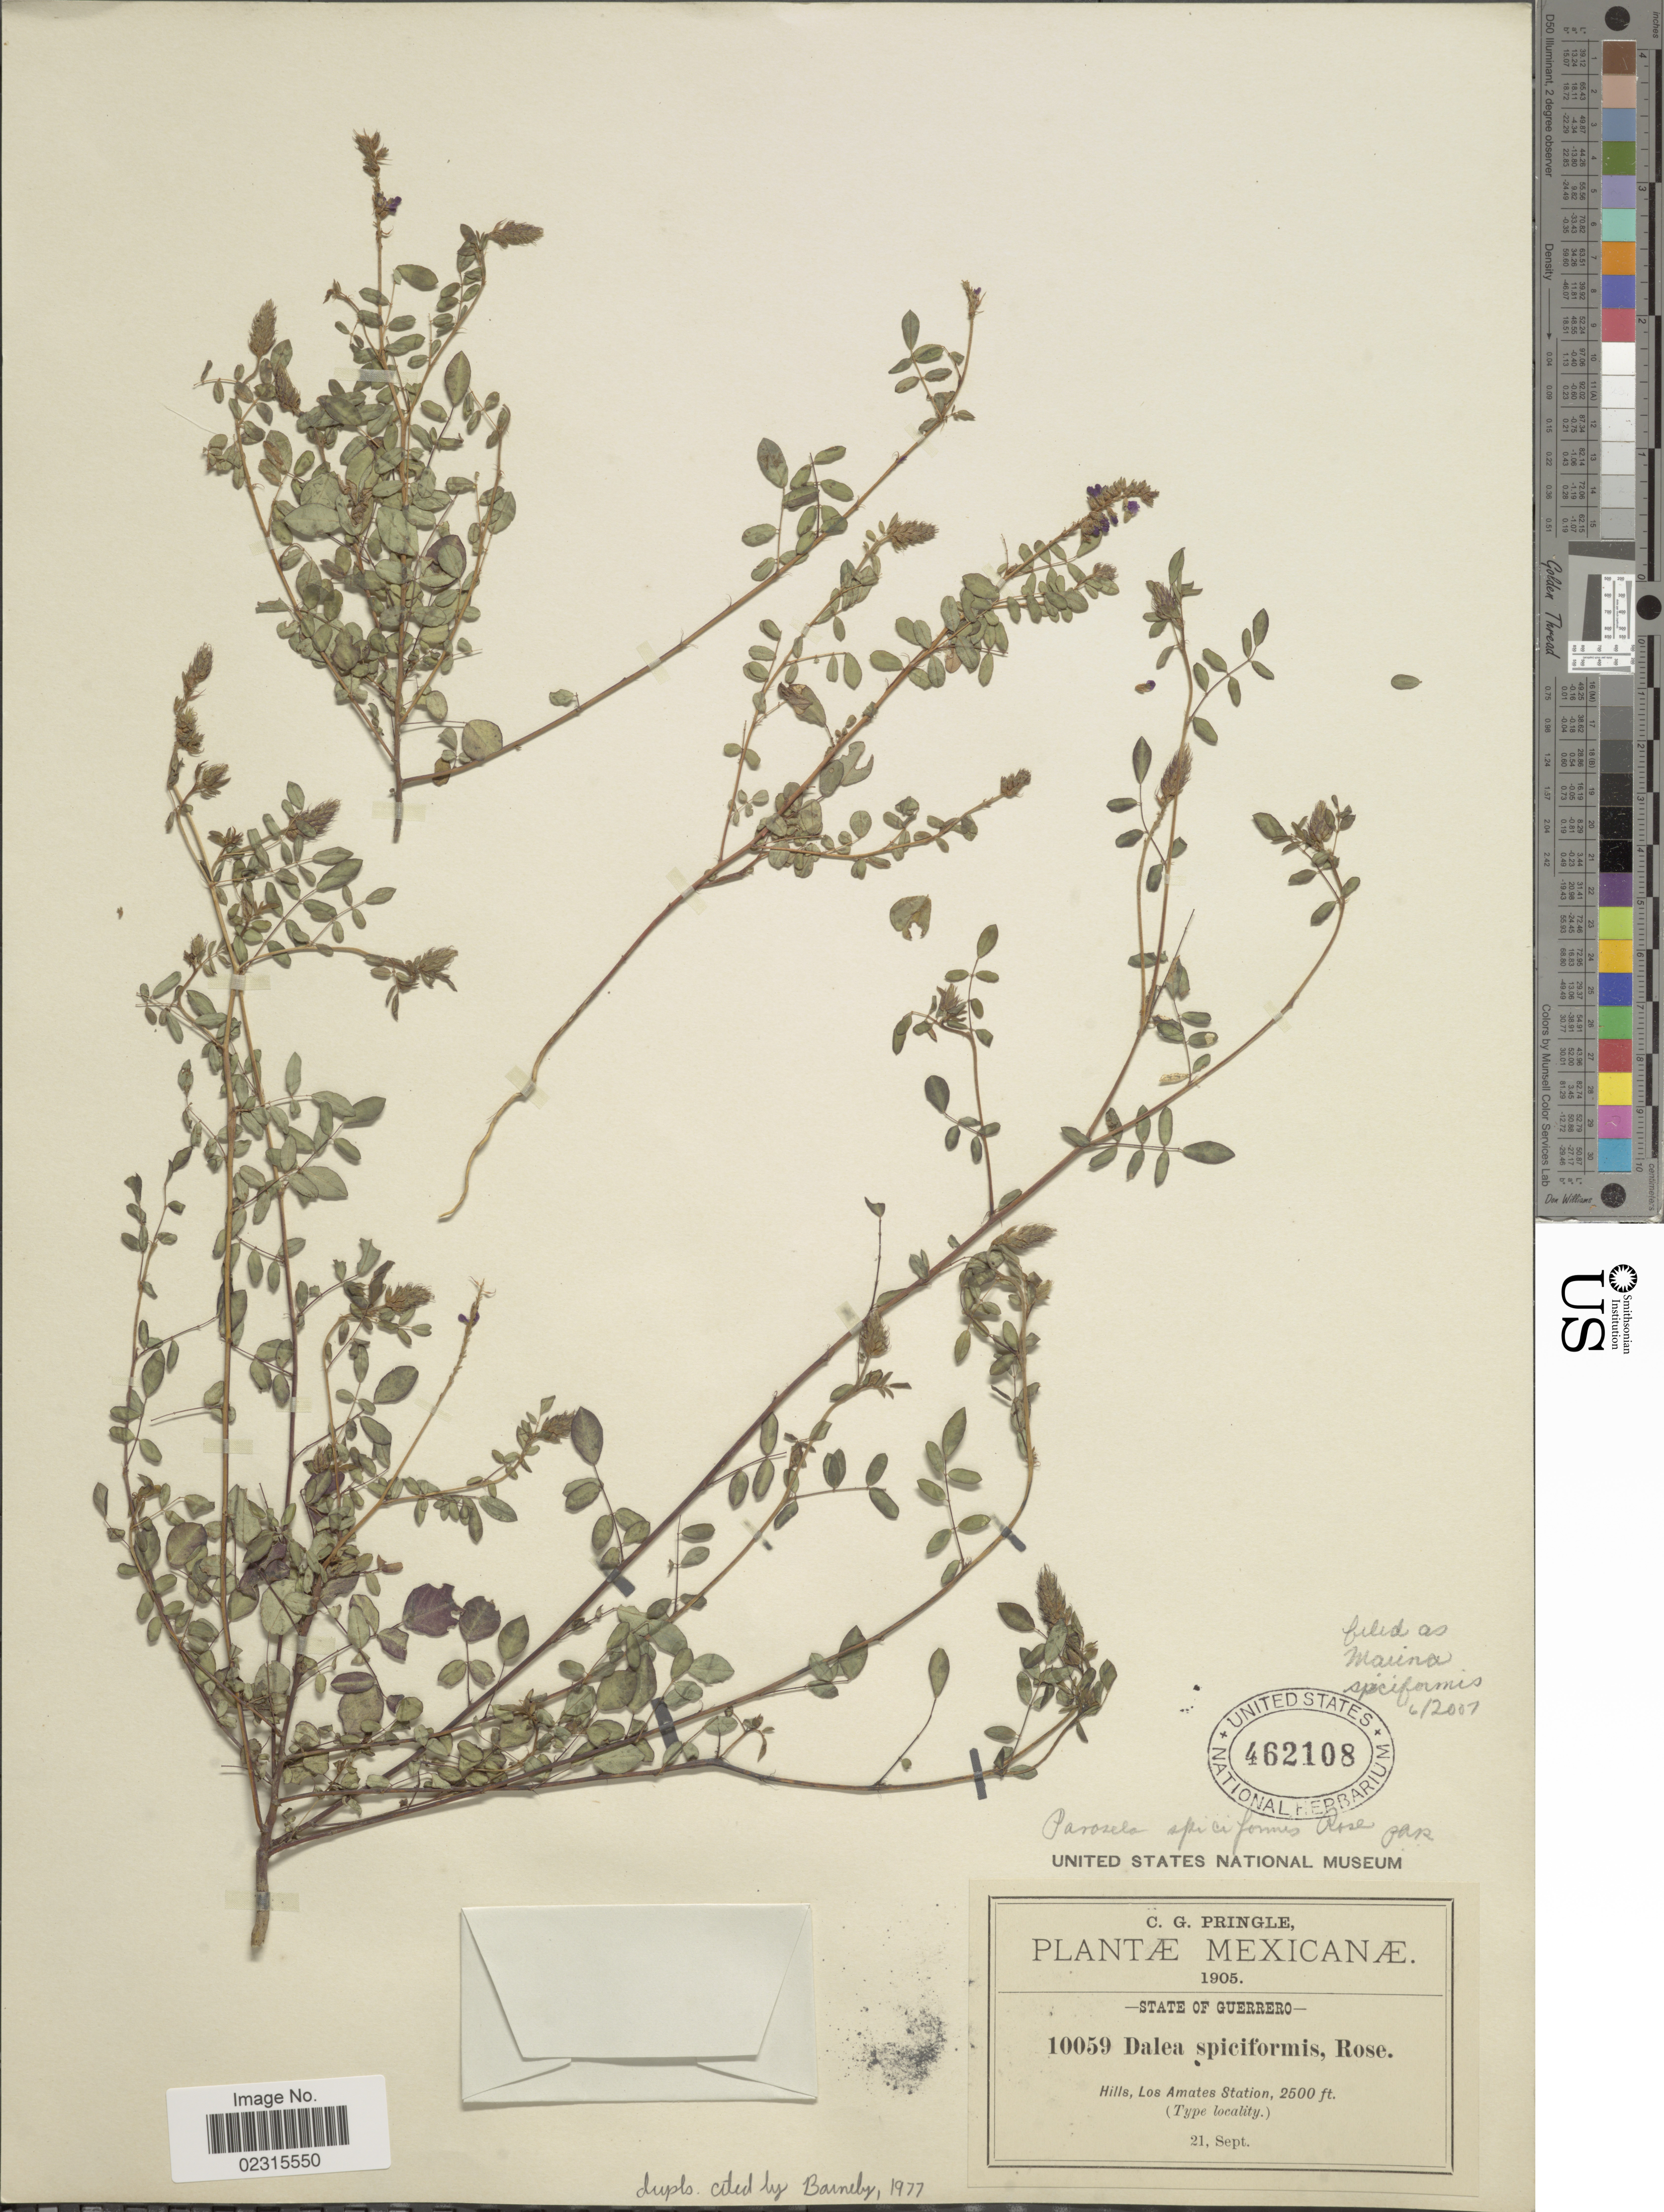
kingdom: Plantae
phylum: Tracheophyta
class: Magnoliopsida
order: Fabales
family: Fabaceae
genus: Marina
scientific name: Marina spiciformis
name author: (Rose) Barneby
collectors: C. G. Pringle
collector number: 10059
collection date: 1905-09-21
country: Mexico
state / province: Guerrero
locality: State of Guerrero, Hills, Los Amates Station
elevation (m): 762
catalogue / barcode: US 462108